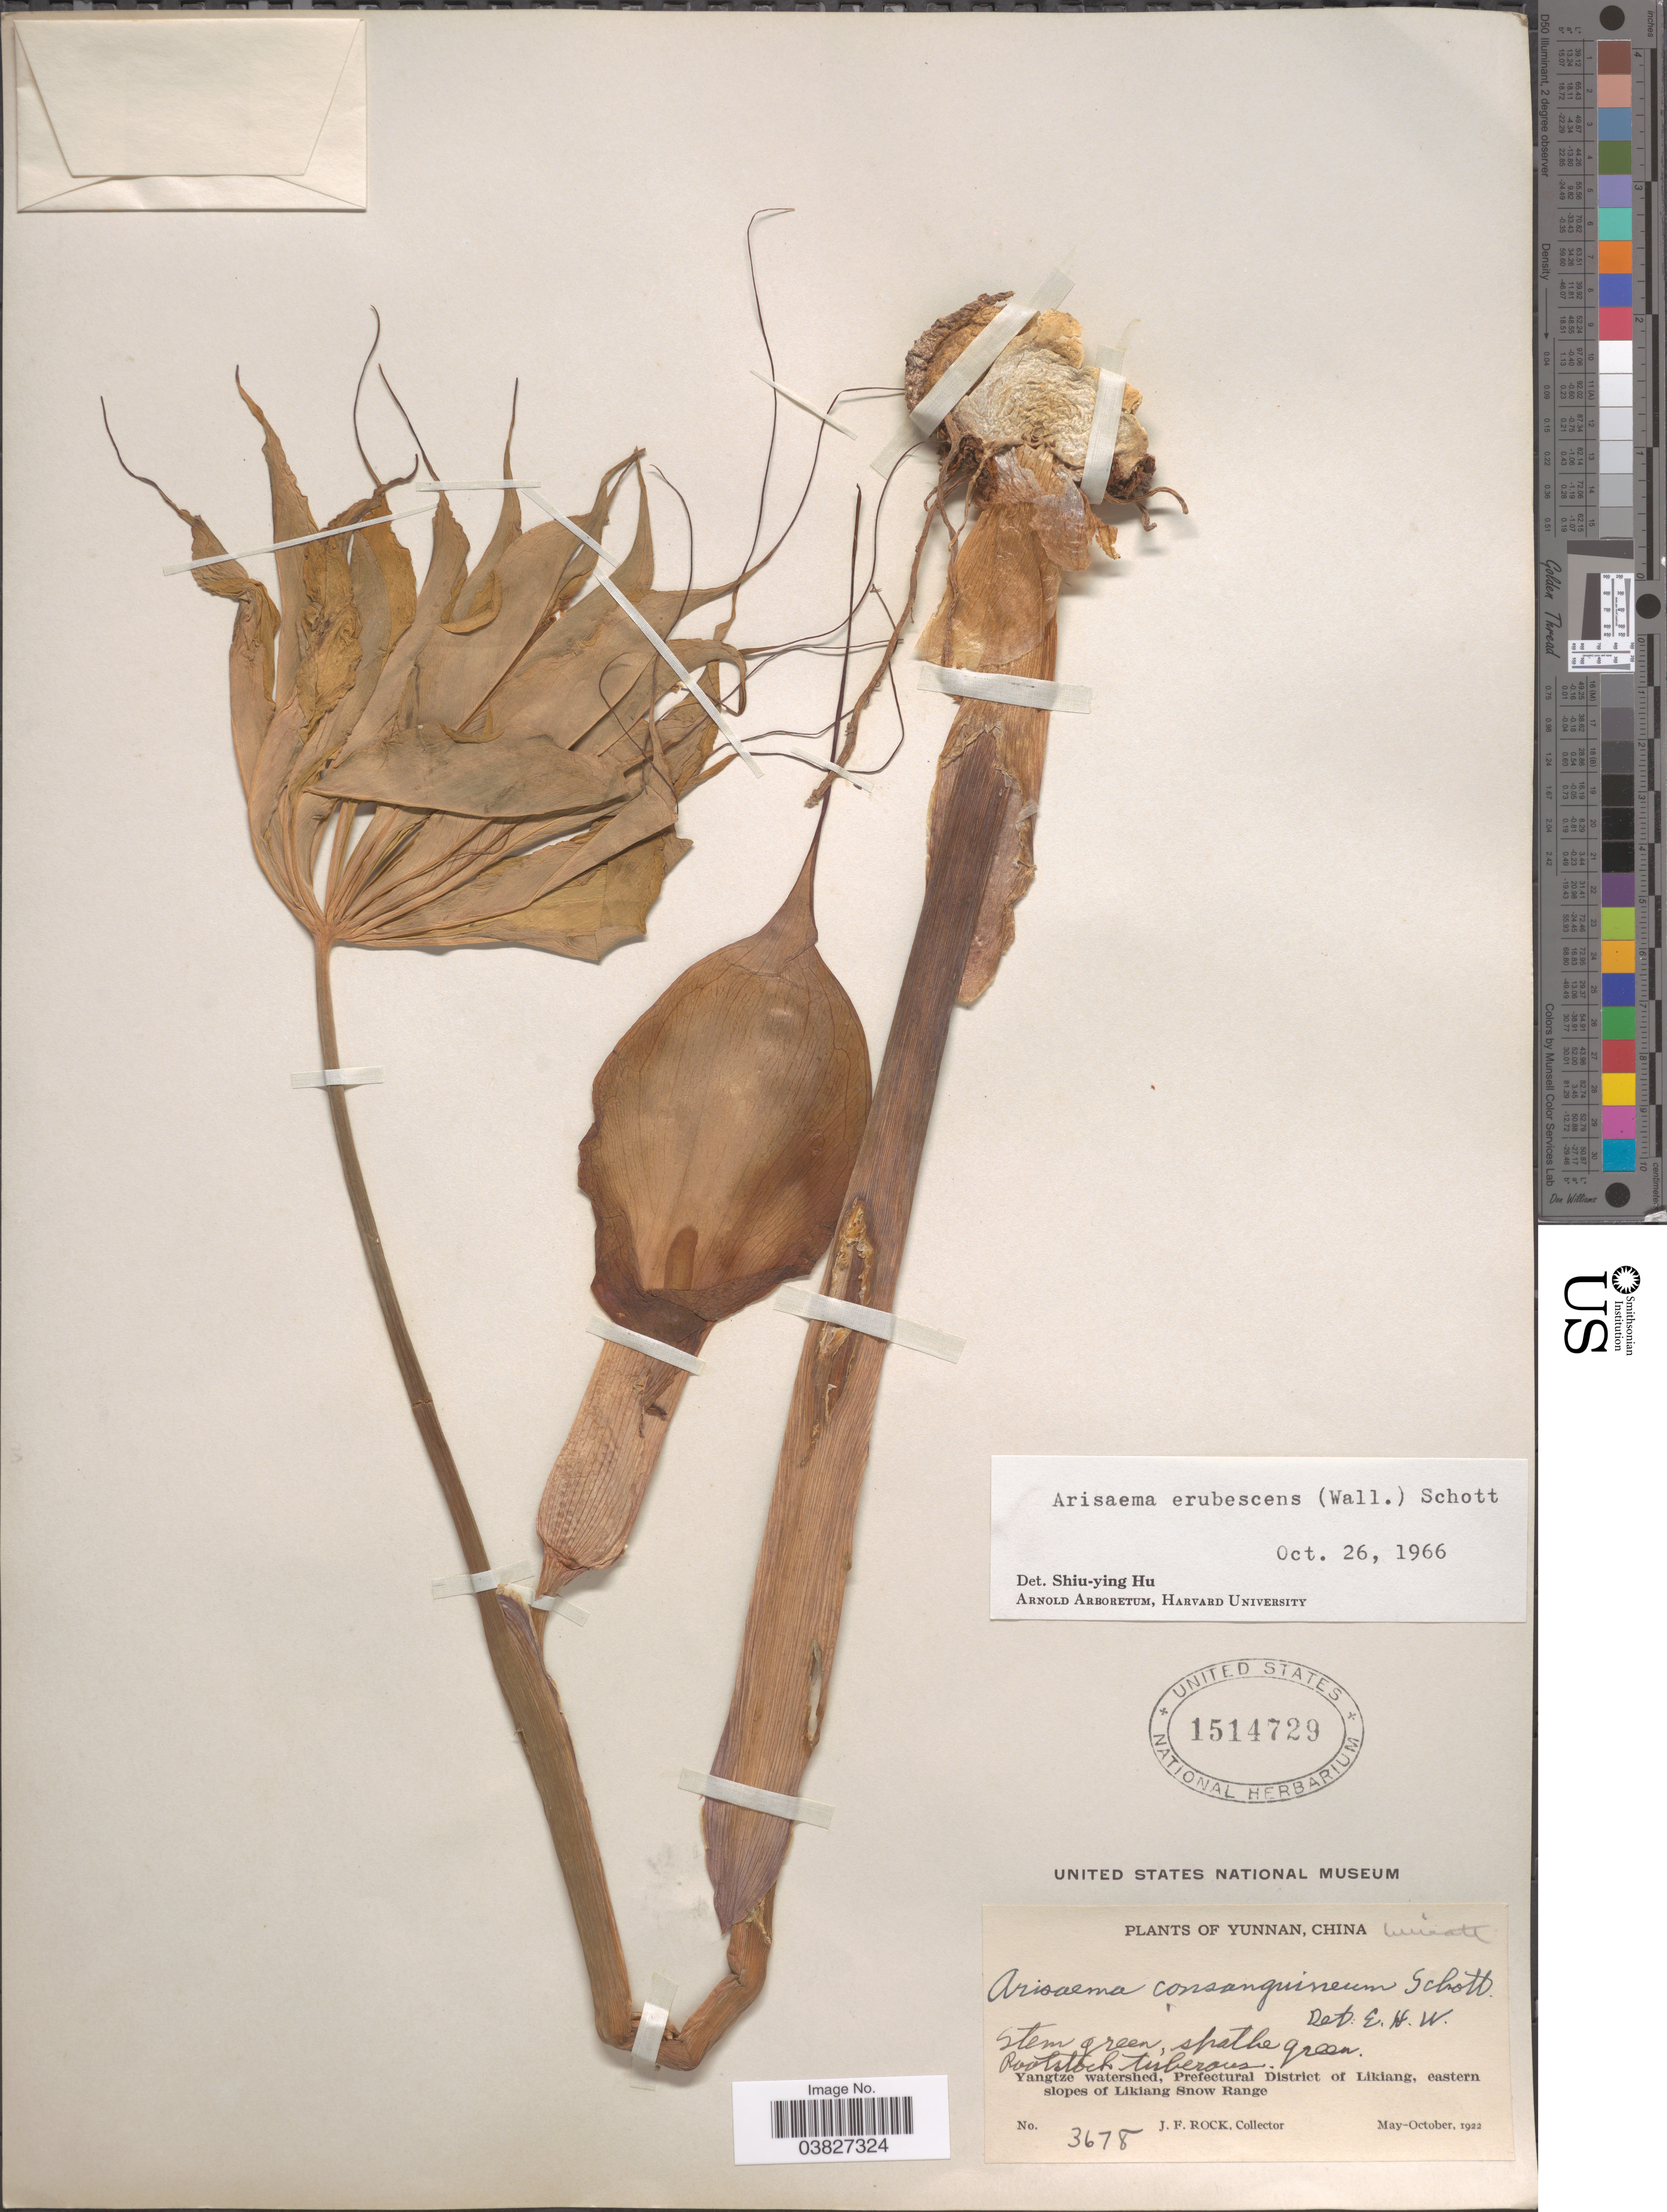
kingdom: Plantae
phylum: Tracheophyta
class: Liliopsida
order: Alismatales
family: Araceae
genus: Arisaema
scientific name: Arisaema erubescens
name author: (Wall.) Schott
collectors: J. Rock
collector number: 3678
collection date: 1922-05/1922-10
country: China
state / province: Yunnan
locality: Yangtze watershed, Prefectural District of Likiang, eastern slopes of Likiang Snow Range.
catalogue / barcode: US 1514729